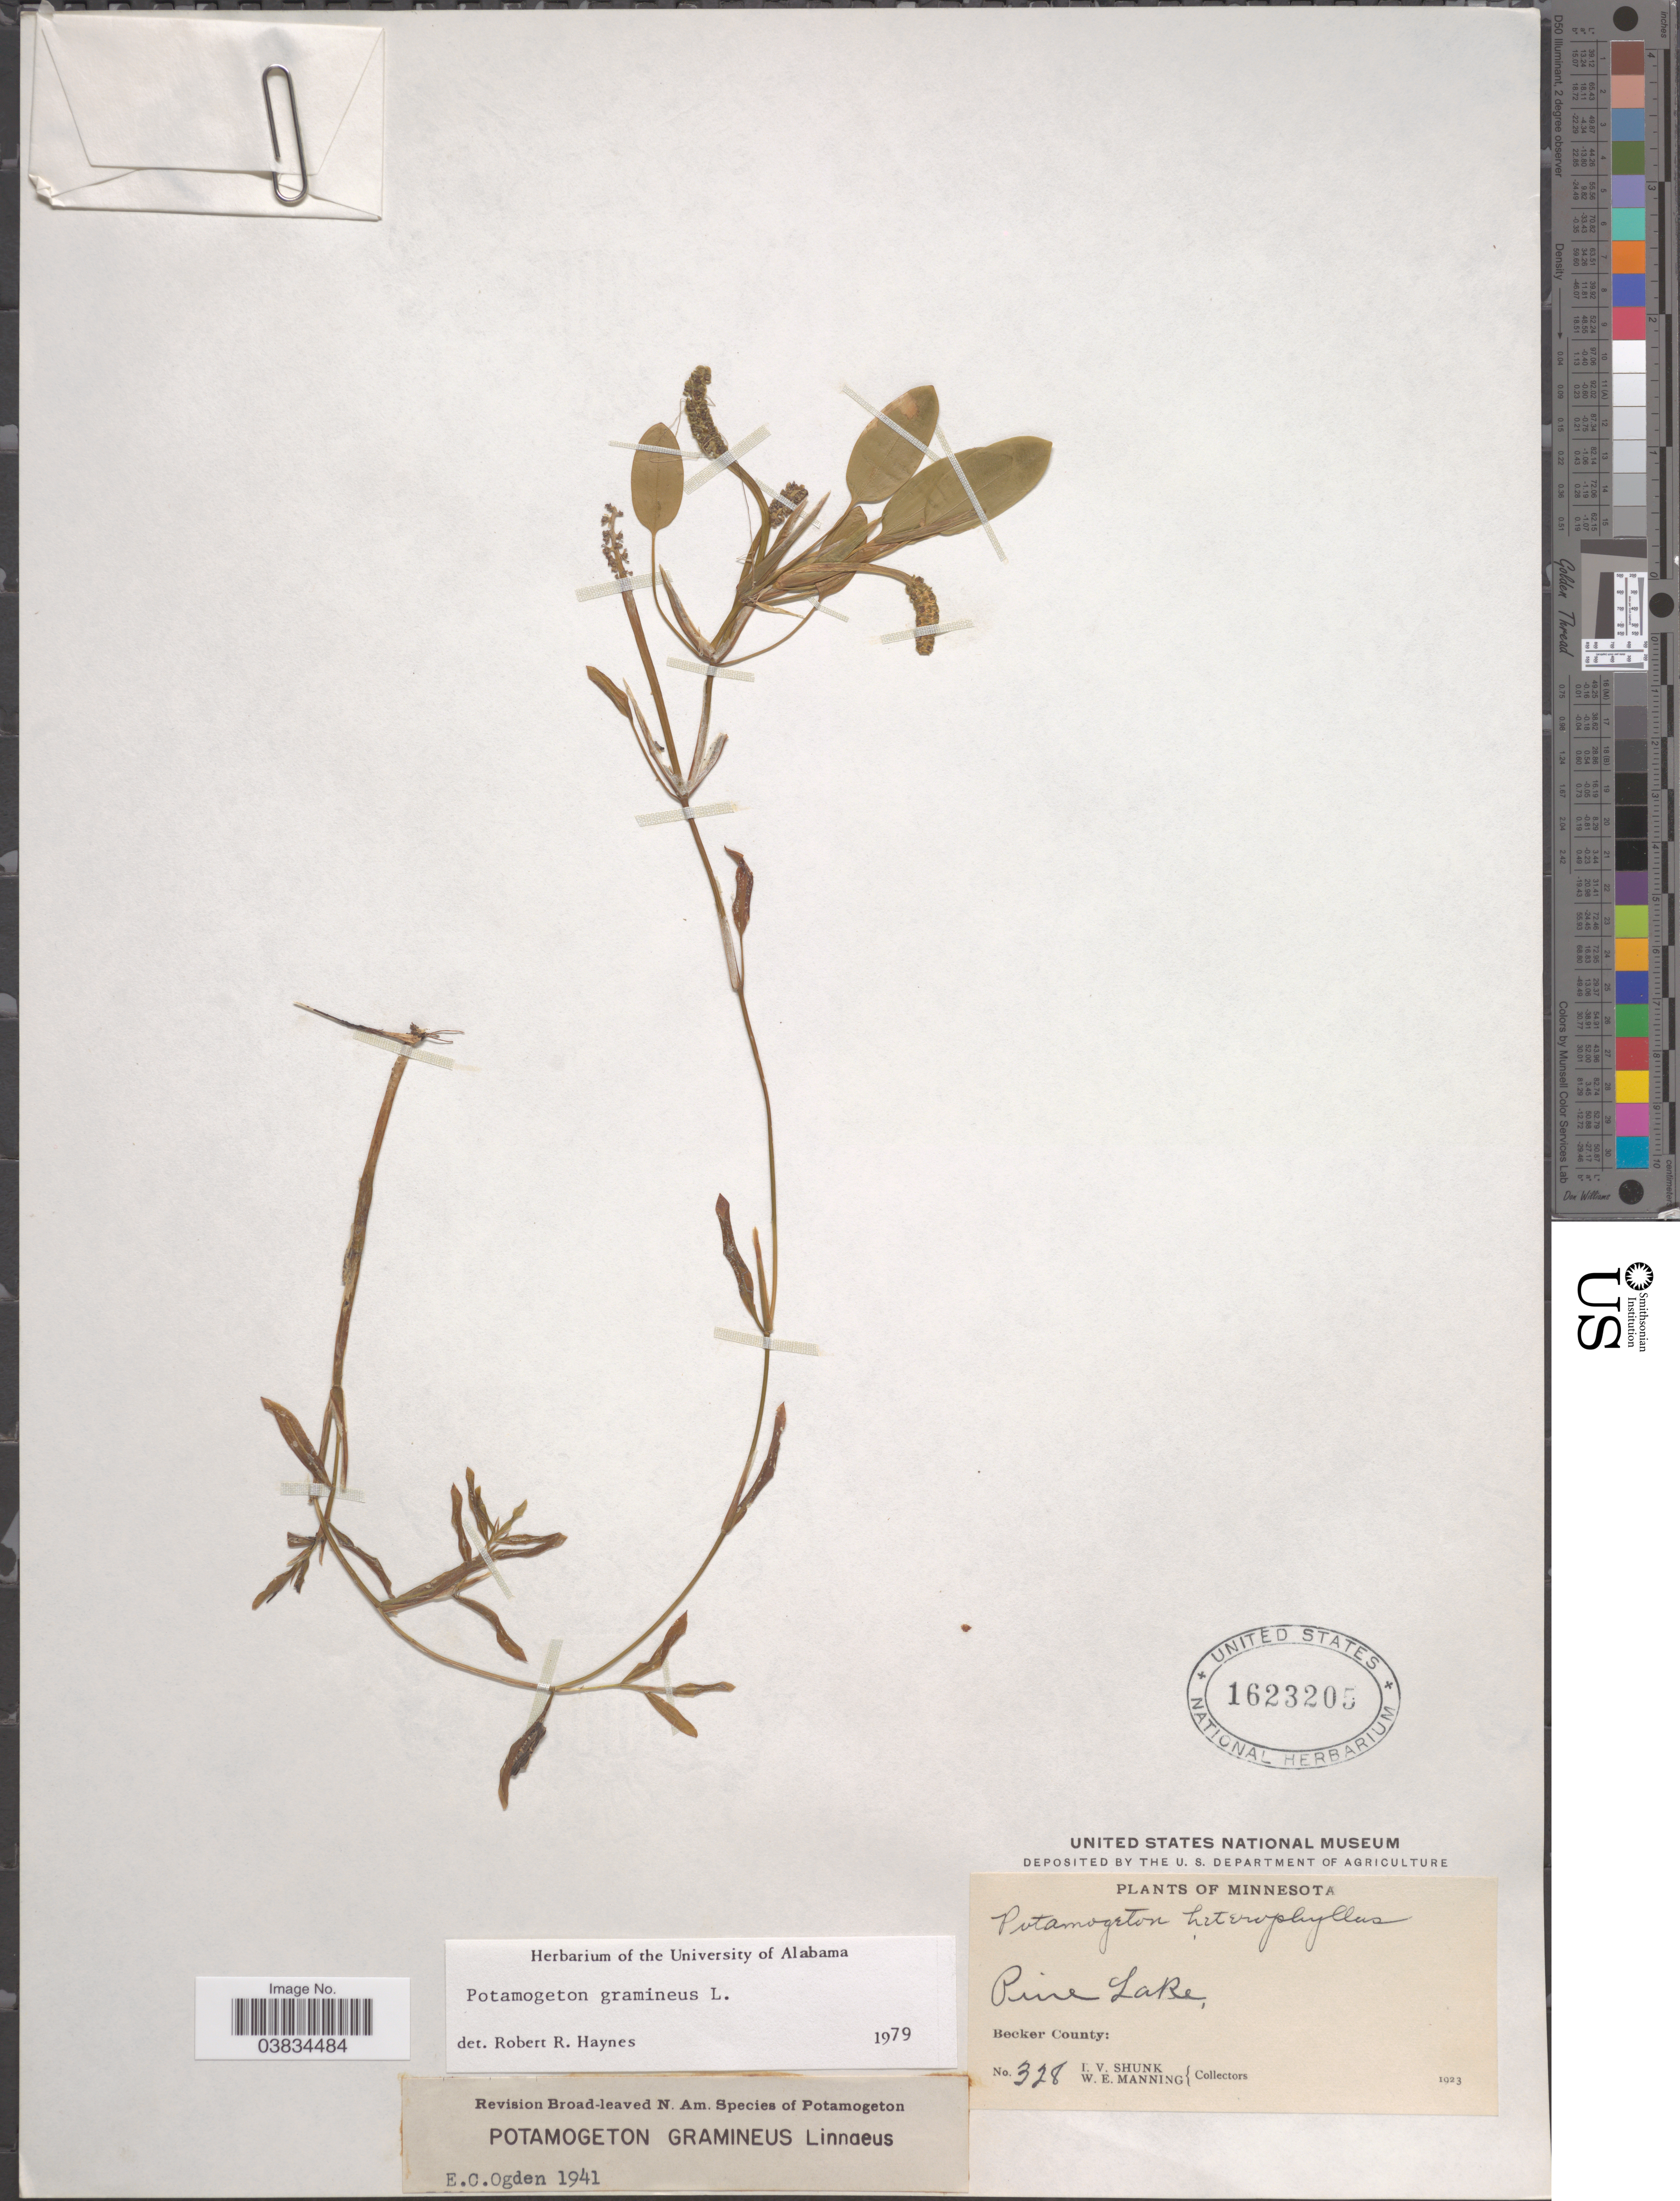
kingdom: Plantae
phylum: Tracheophyta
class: Liliopsida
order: Alismatales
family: Potamogetonaceae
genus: Potamogeton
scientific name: Potamogeton gramineus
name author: L.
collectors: I. Shunk & W. Manning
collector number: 328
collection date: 1923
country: United States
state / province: Minnesota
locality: Pine Lake, Becker County.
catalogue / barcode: US 1623205